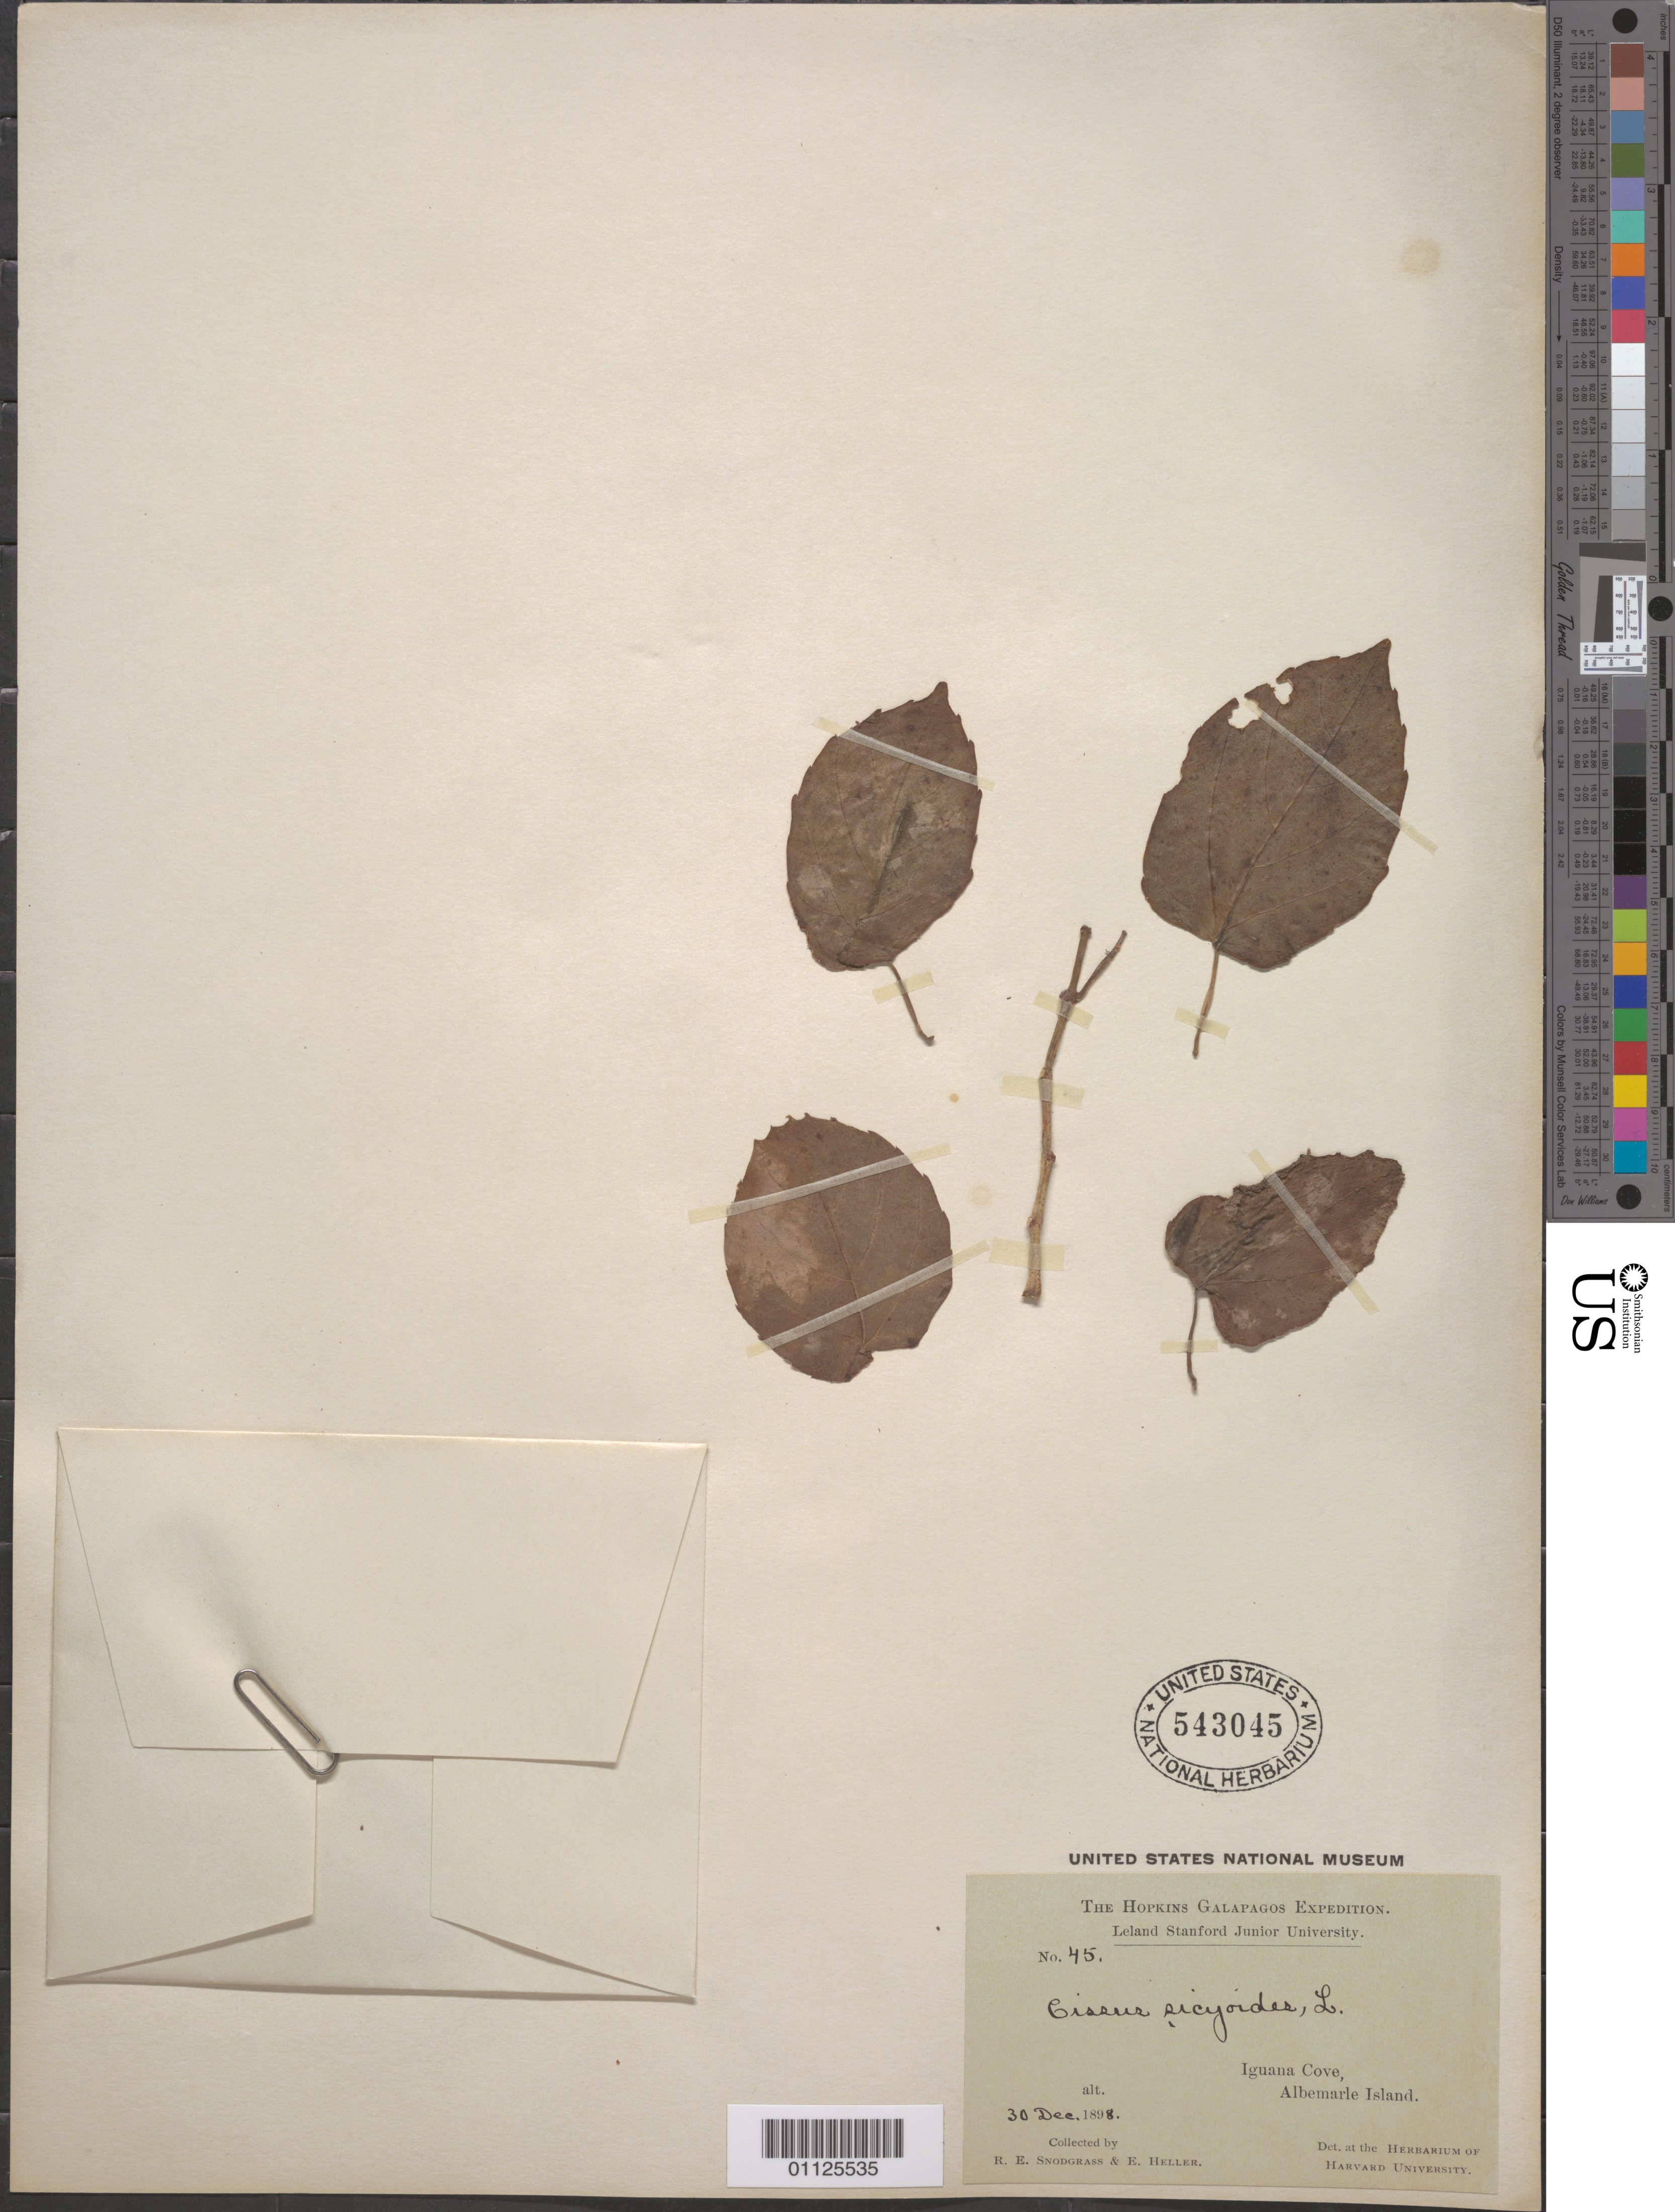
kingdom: Plantae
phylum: Tracheophyta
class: Magnoliopsida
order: Vitales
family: Vitaceae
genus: Cissus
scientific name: Cissus verticillata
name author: (L.) Nicolson & C.E. Jarvis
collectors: R. E. Snodgrass & E. Heller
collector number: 45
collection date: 1898-12-30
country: Ecuador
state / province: Colón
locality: Galapagos Islands. Albemarle Island. Iguana Cove.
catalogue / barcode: US 543045